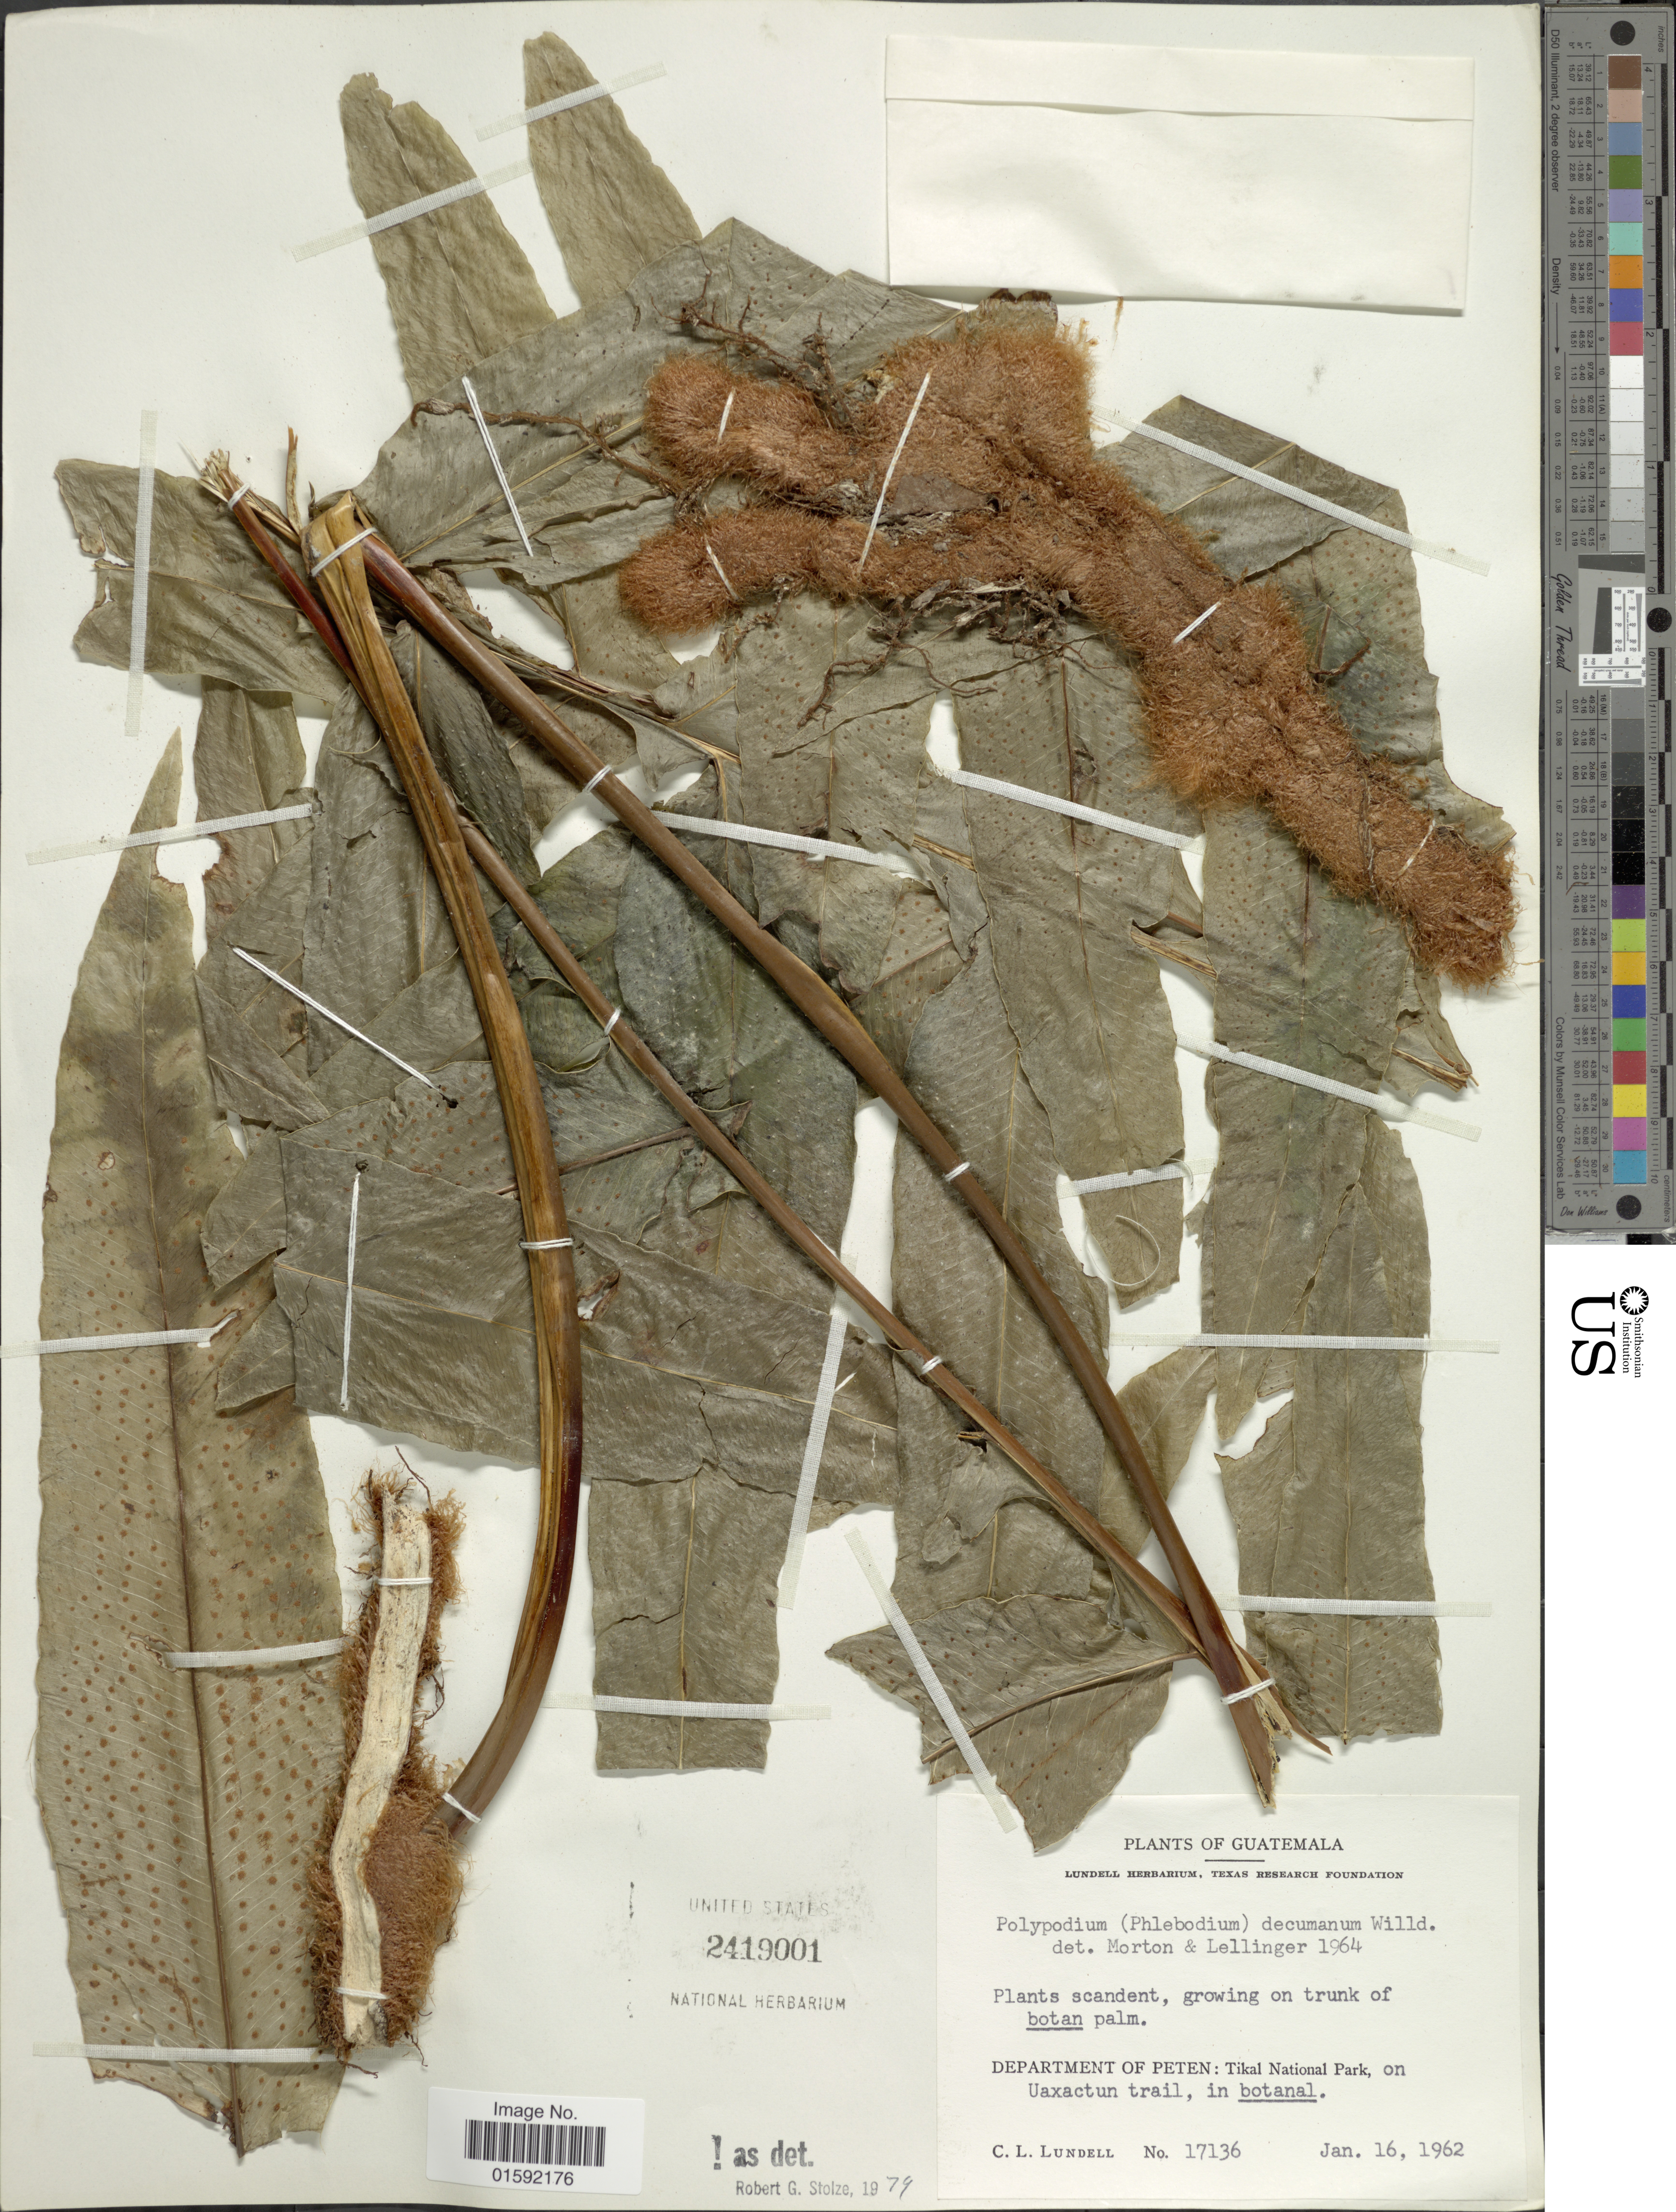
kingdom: Plantae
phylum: Tracheophyta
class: Polypodiopsida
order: Polypodiales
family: Polypodiaceae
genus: Phlebodium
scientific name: Phlebodium decumanum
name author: (Willd.) J. Sm.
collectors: C. L. Lundell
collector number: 17136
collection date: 1962-01-16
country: Guatemala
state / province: El Petén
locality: Department of Peten: Tikal National Park, on Uaxactun trail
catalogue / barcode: US 2419001